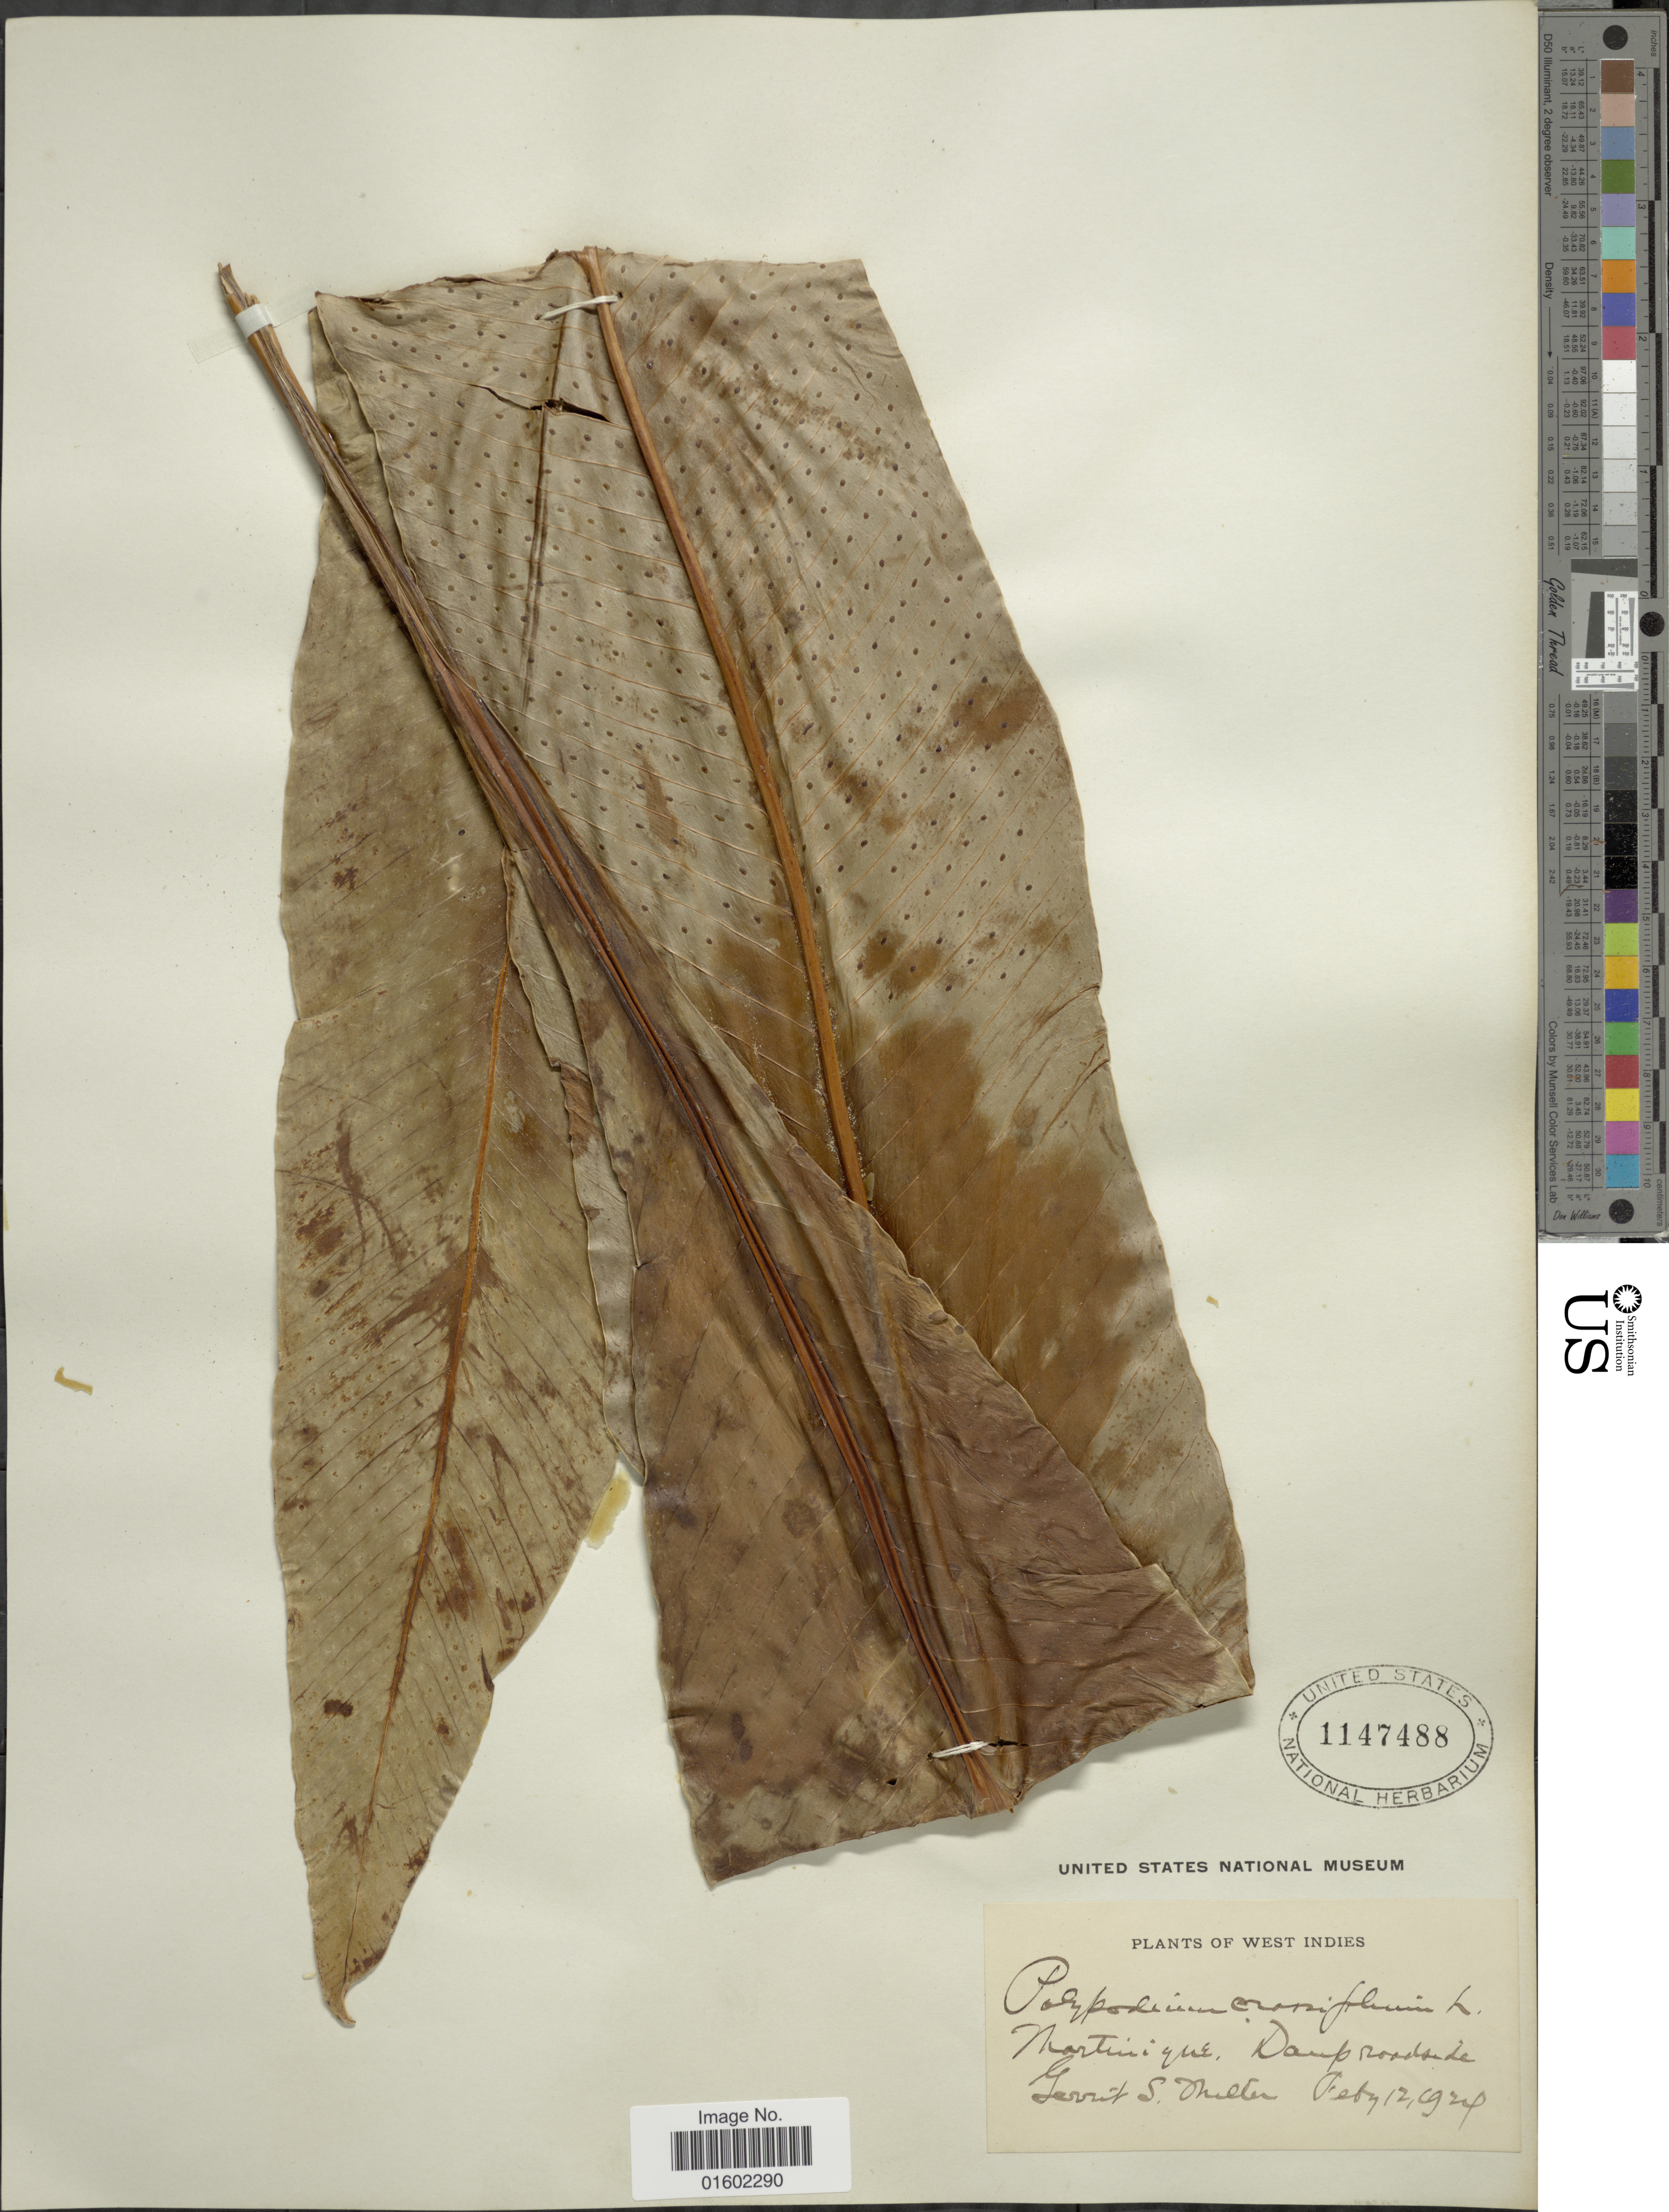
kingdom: Plantae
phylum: Tracheophyta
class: Polypodiopsida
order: Polypodiales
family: Polypodiaceae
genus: Niphidium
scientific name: Niphidium crassifolium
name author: (L.) Lellinger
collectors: G. S. Miller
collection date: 1924-02-12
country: Martinique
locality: Damp roadside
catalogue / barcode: US 1147488